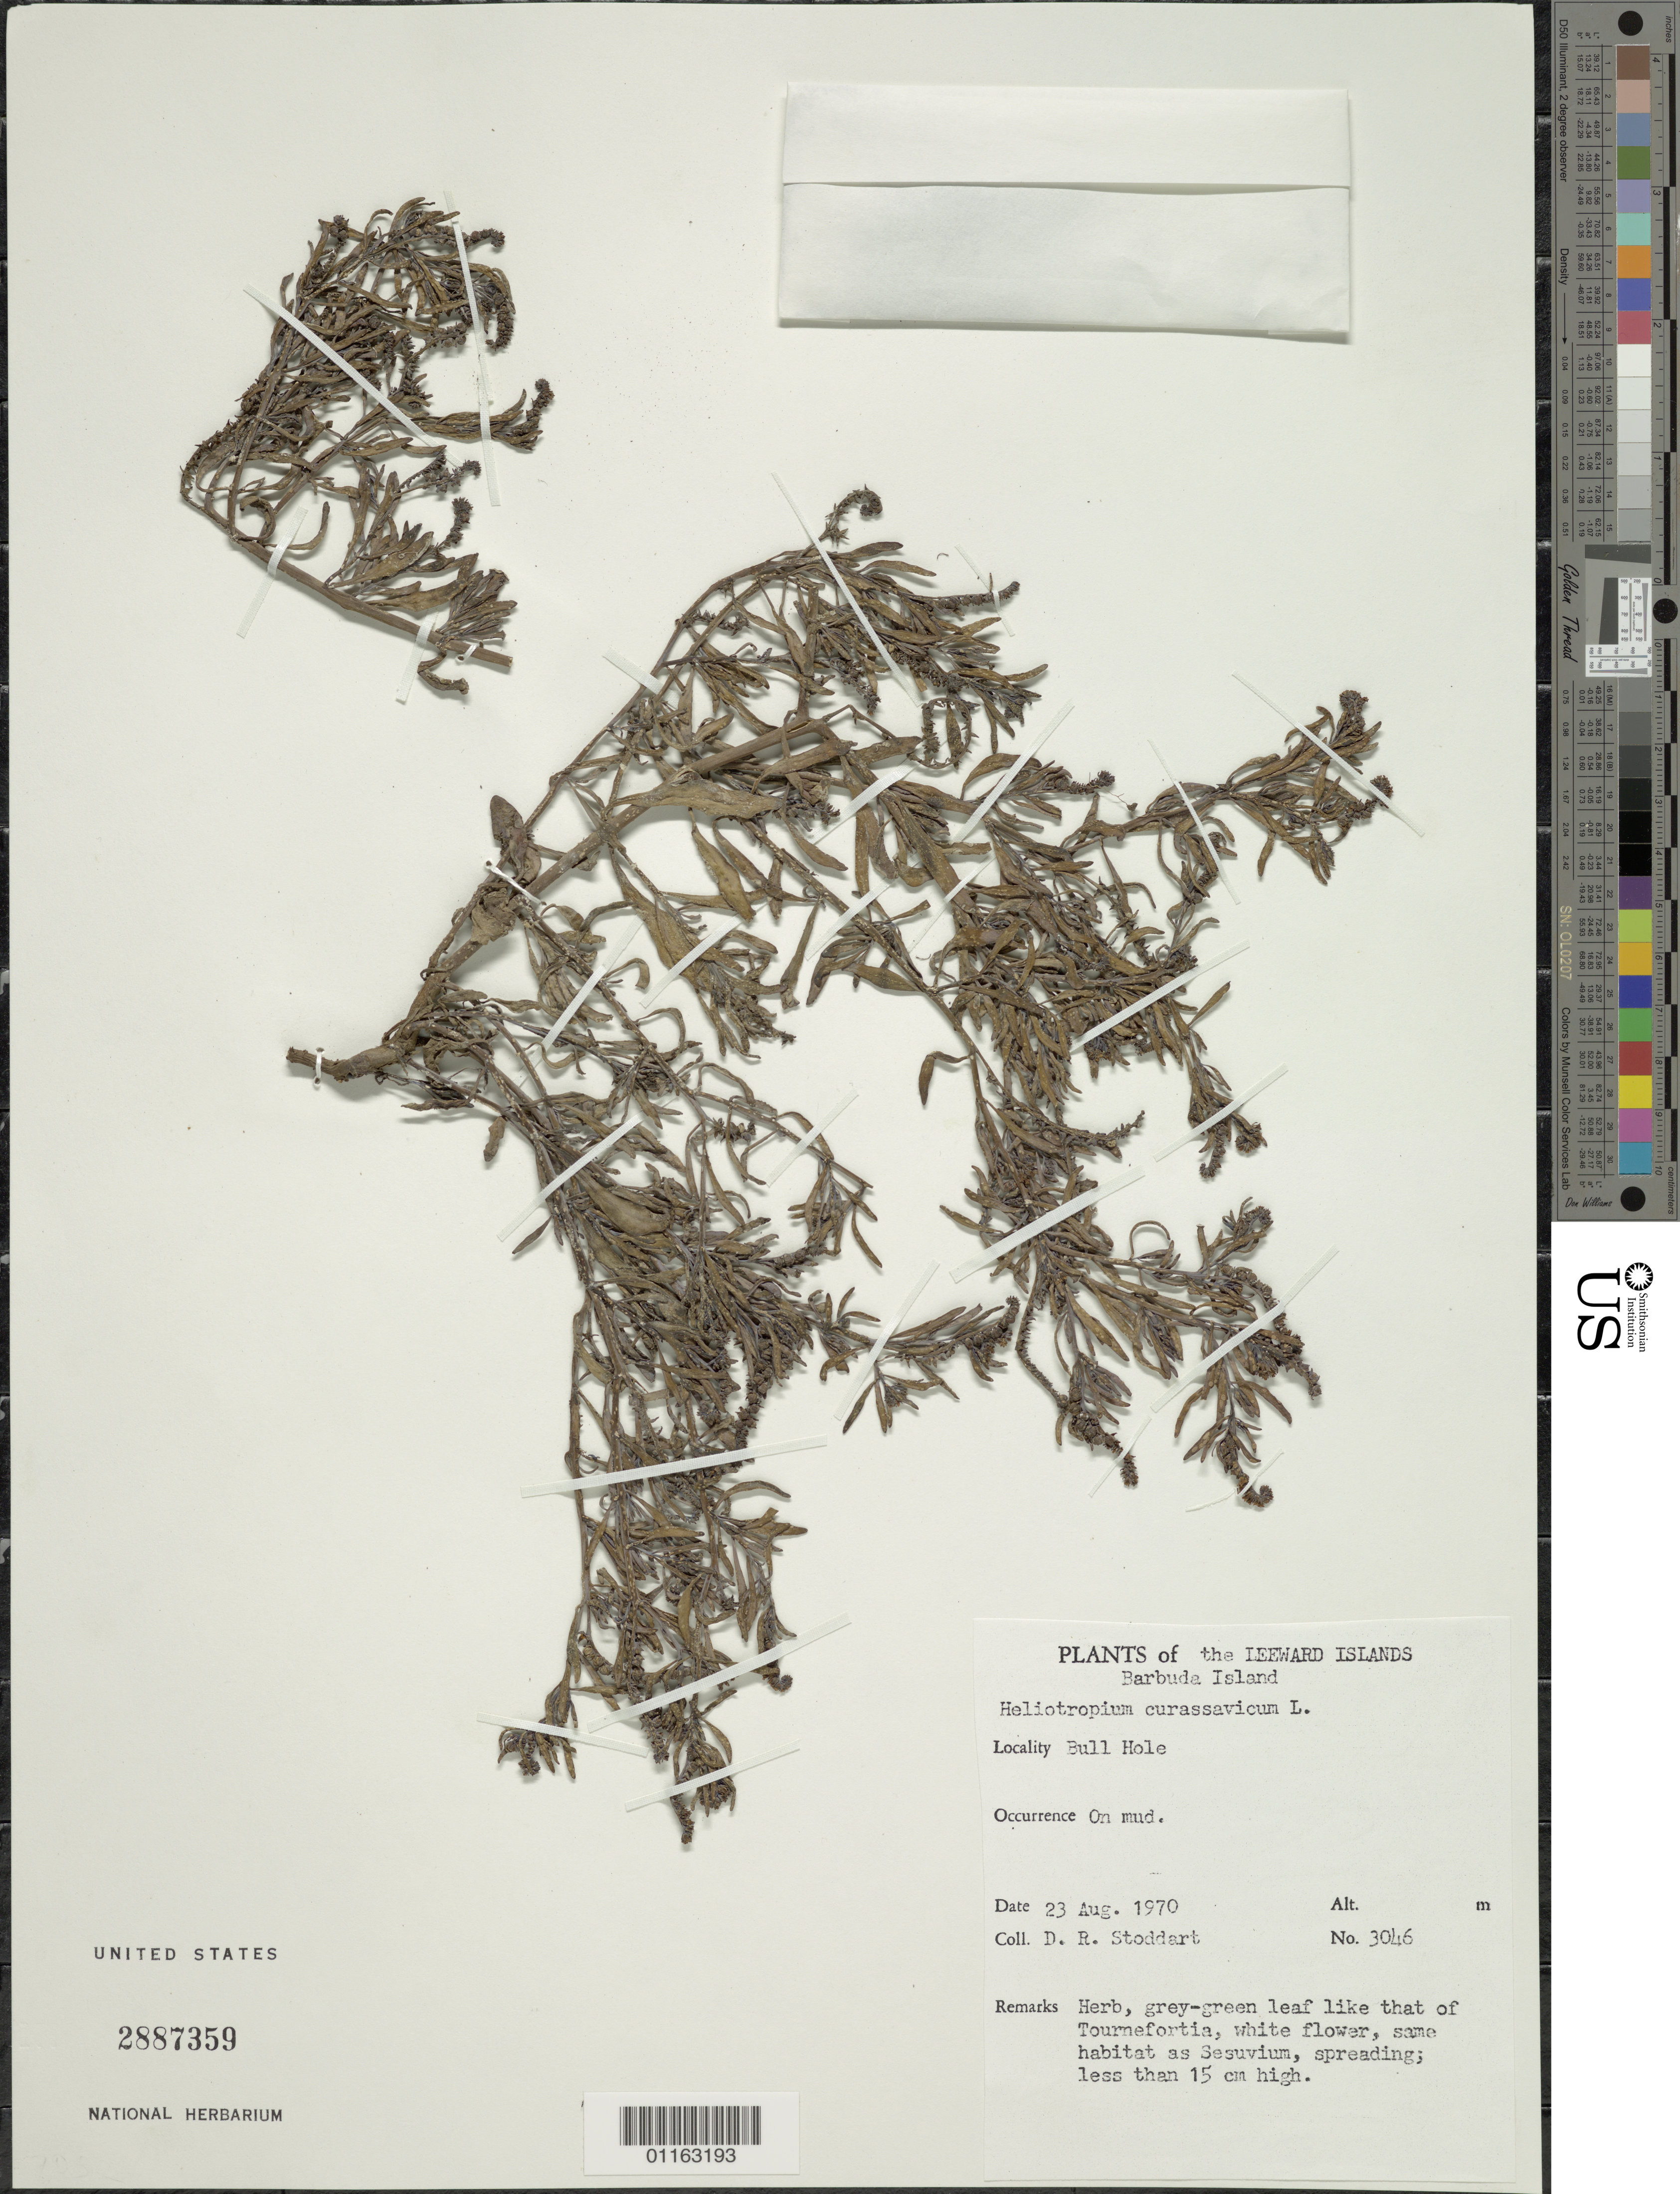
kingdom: Plantae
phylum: Tracheophyta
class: Magnoliopsida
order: Boraginales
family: Heliotropiaceae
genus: Heliotropium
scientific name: Heliotropium curassavicum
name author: L.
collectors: D. R. Stoddart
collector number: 3046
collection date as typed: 23 Aug 1970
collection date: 1970-08-23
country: Antigua and Barbuda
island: Barbuda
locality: Bull Hole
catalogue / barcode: US 2887359